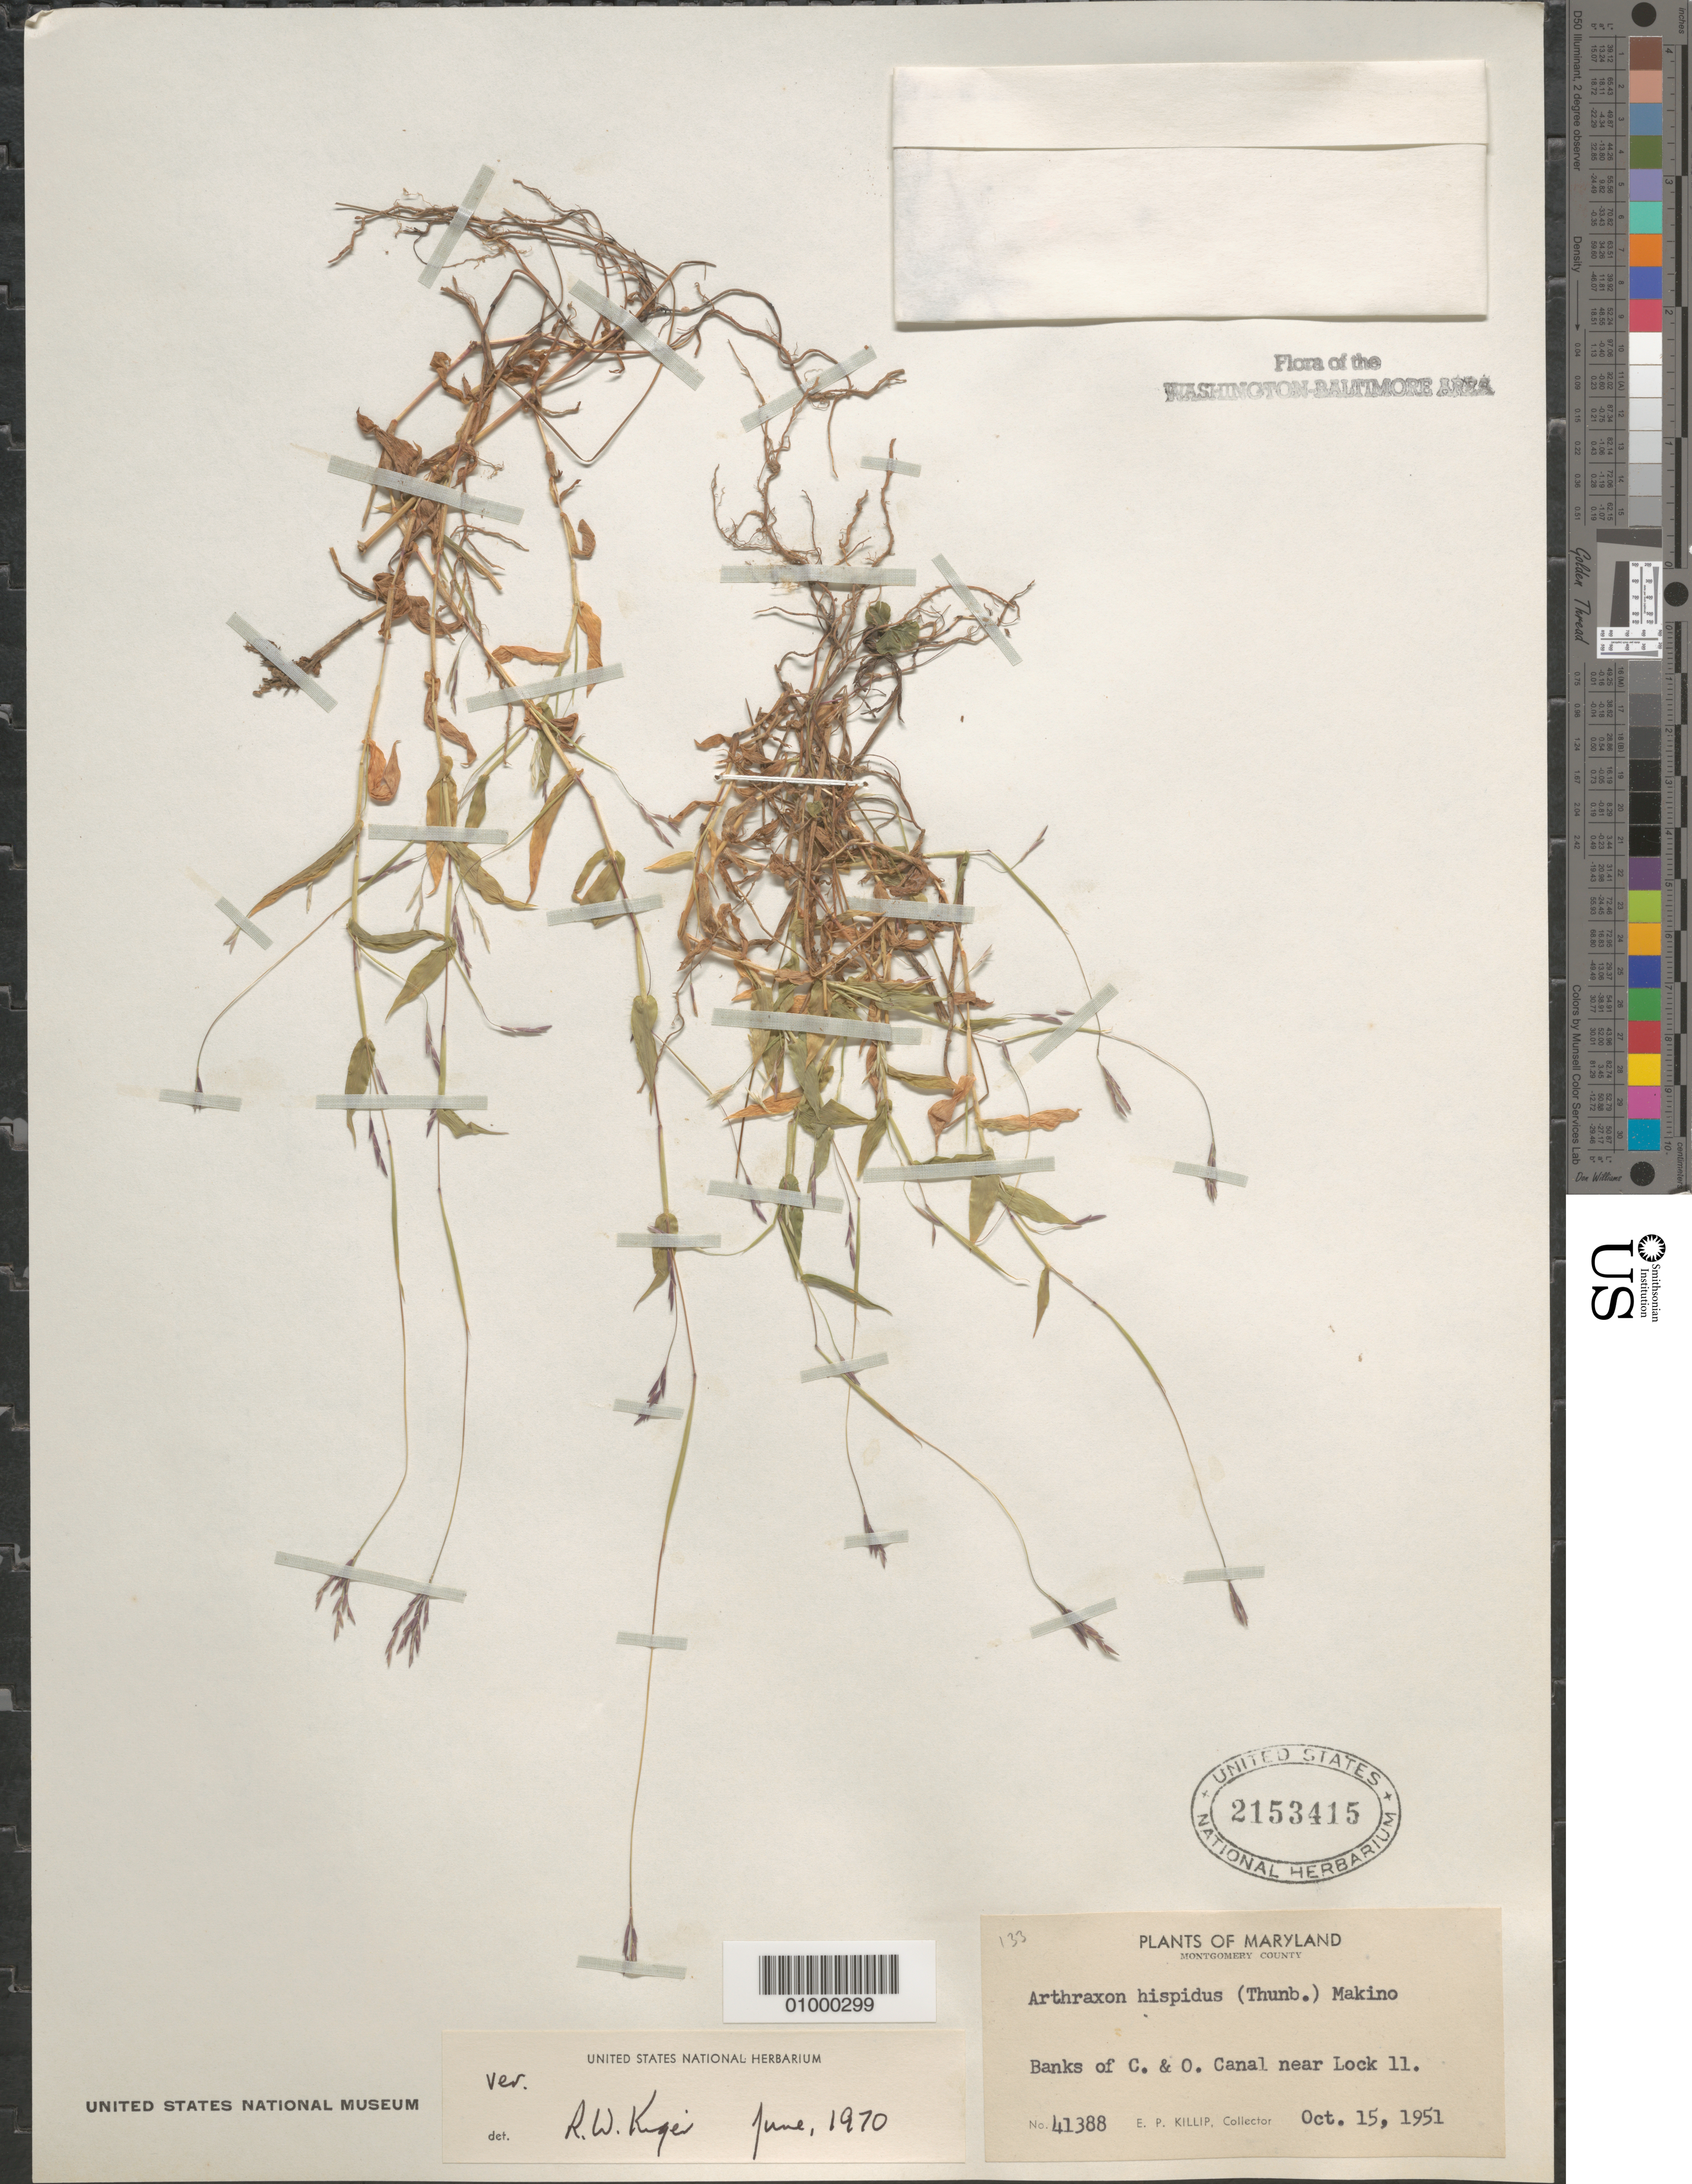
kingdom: Plantae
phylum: Tracheophyta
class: Liliopsida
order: Poales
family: Poaceae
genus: Arthraxon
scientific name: Arthraxon hispidus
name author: (Thunb.) Makino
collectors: E. P. Killip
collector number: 41388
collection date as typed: Oct. 15, 1951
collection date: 1951-10-15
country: United States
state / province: Maryland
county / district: Montgomery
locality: Banks of C. & O. Canal near Lock 11.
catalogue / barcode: US 2153415